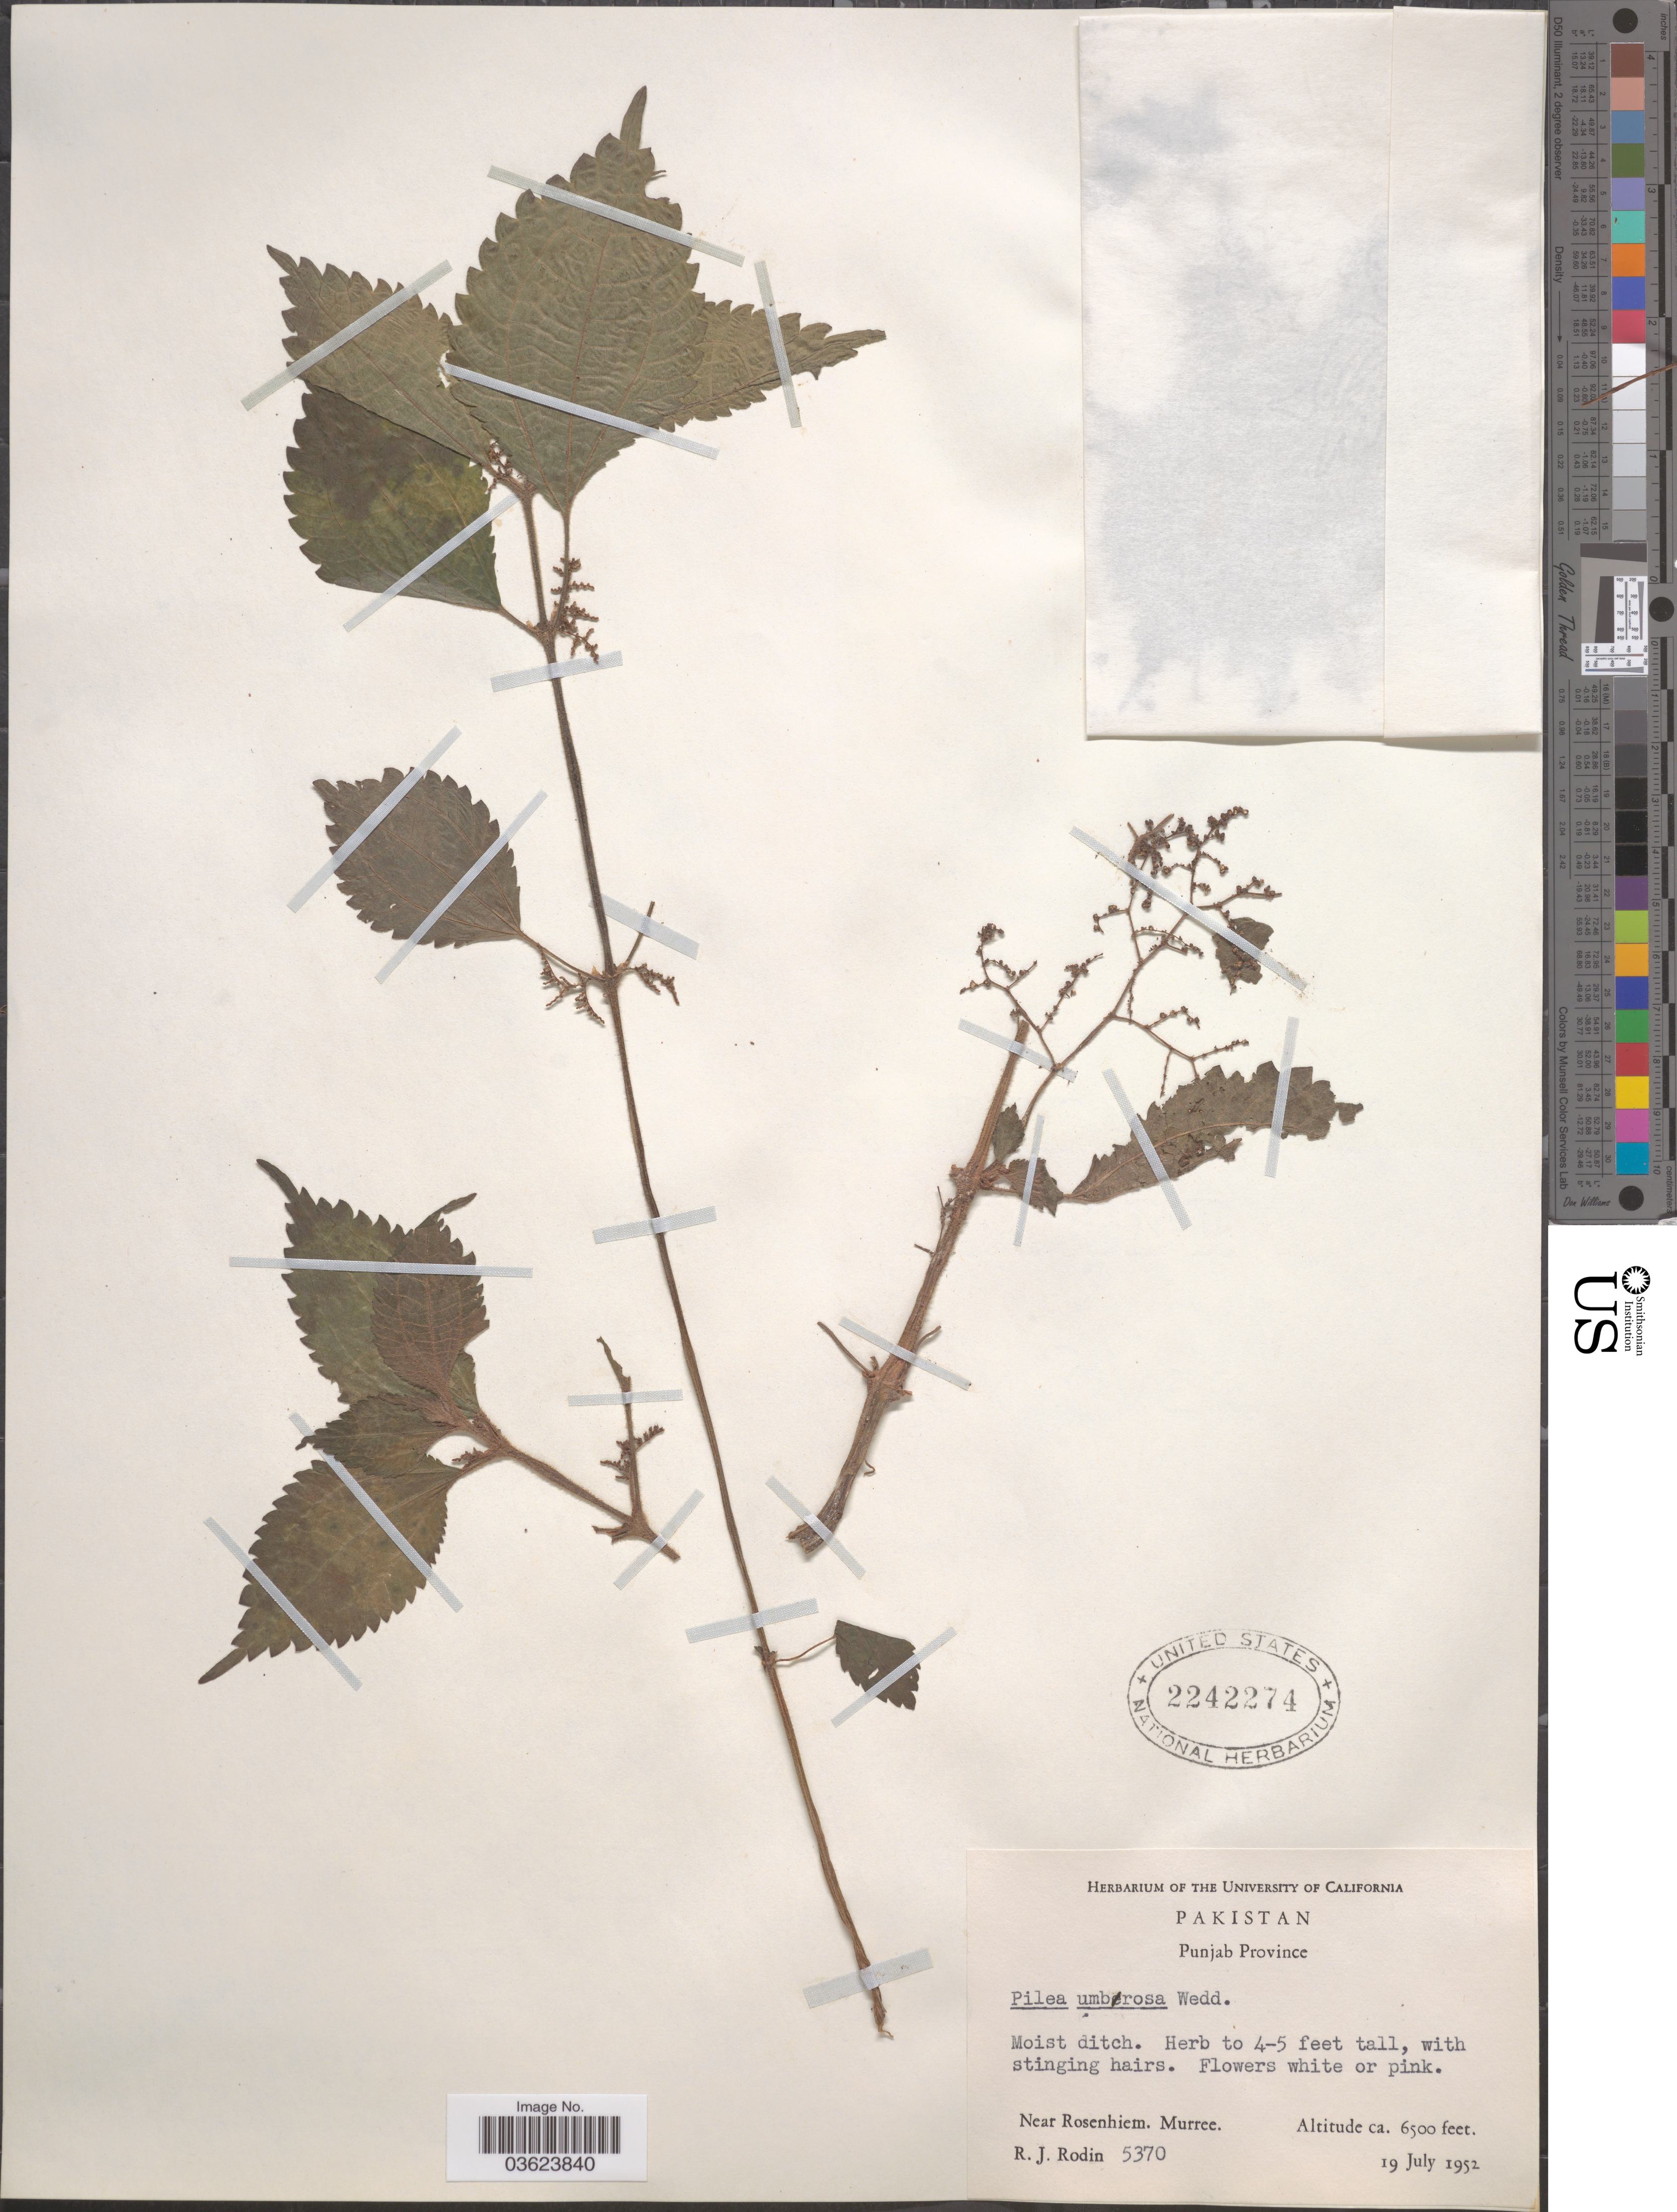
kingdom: Plantae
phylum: Tracheophyta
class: Magnoliopsida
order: Rosales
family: Urticaceae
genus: Pilea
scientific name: Pilea umbrosa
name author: Blume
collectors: R. J. Rodin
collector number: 5370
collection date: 1952-07-19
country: Pakistan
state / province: Punjab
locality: Near Rosenhiem. Murree.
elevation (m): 1981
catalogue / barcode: US 2242274